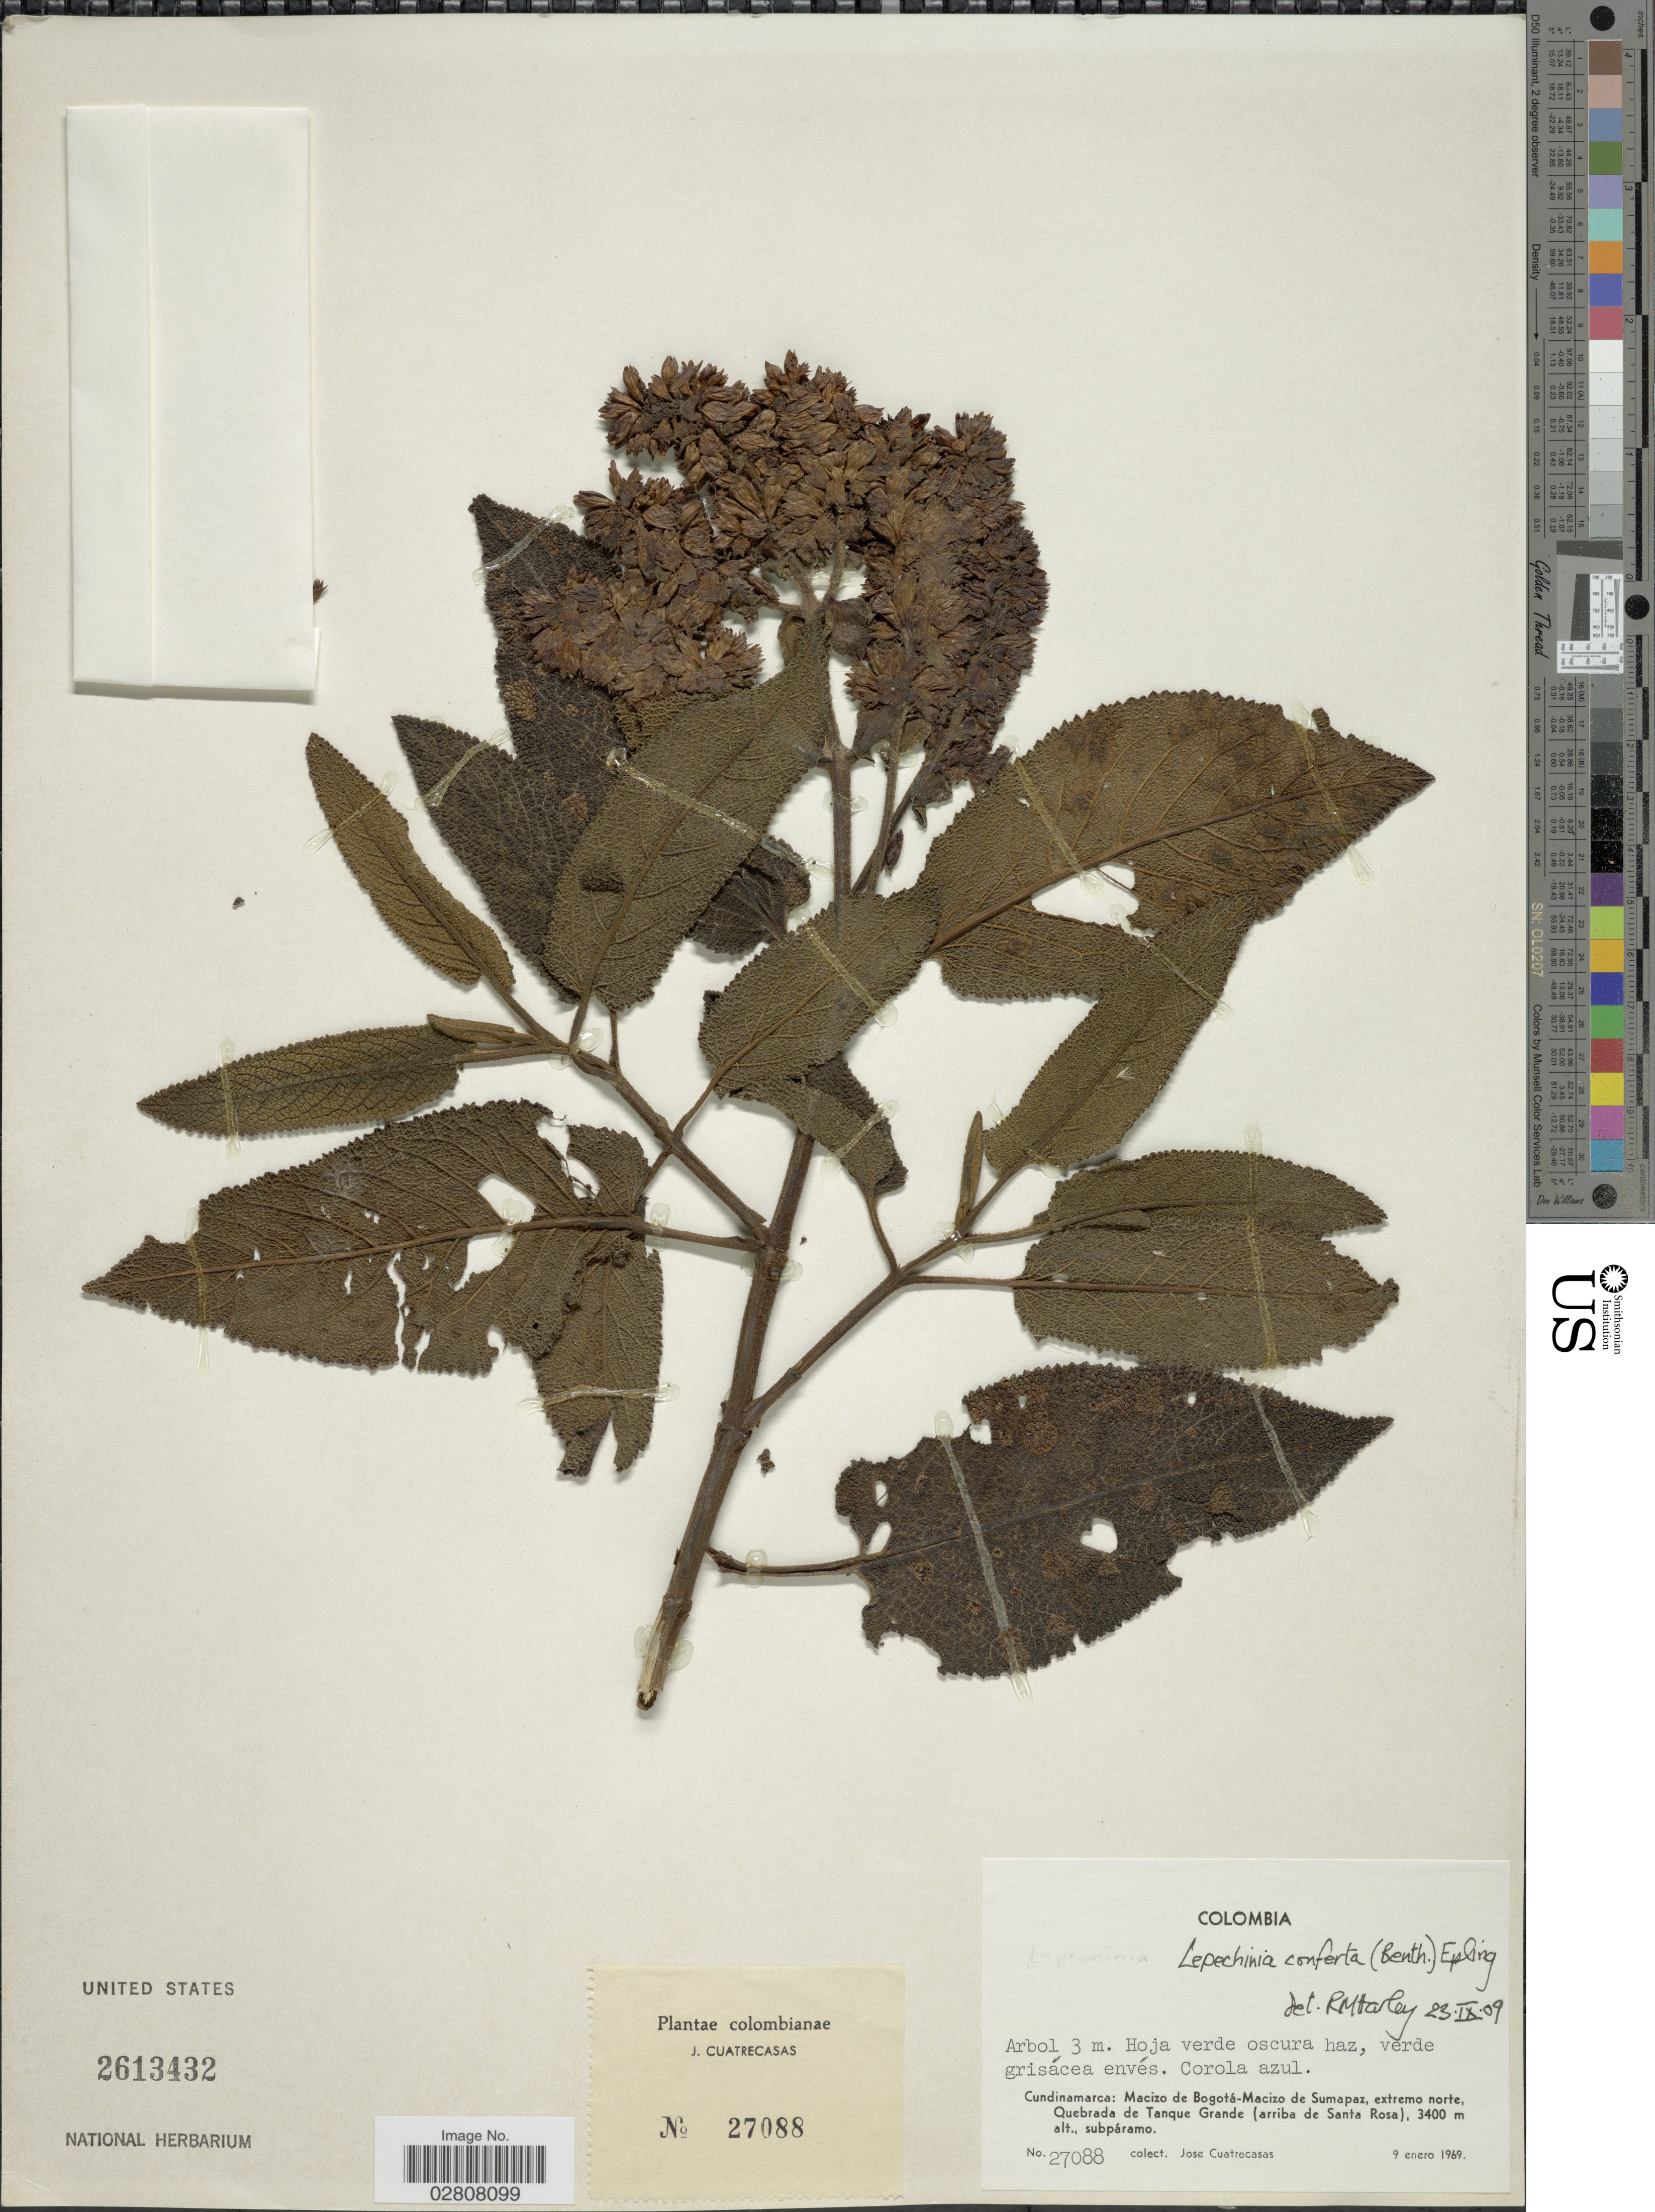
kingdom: Plantae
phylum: Tracheophyta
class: Magnoliopsida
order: Lamiales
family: Lamiaceae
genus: Lepechinia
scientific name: Lepechinia conferta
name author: (Benth.) Epling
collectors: J. Cuatrecasas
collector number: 27088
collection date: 1969-01-09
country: Colombia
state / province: Cundinamarca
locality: Cundinamarca: Macizo de Bogotá-Macizo de Sumapaz, extremo norte, Quebrada de Tanque Grande (arriba de Santa Rosa).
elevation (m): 3400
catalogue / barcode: US 2613432